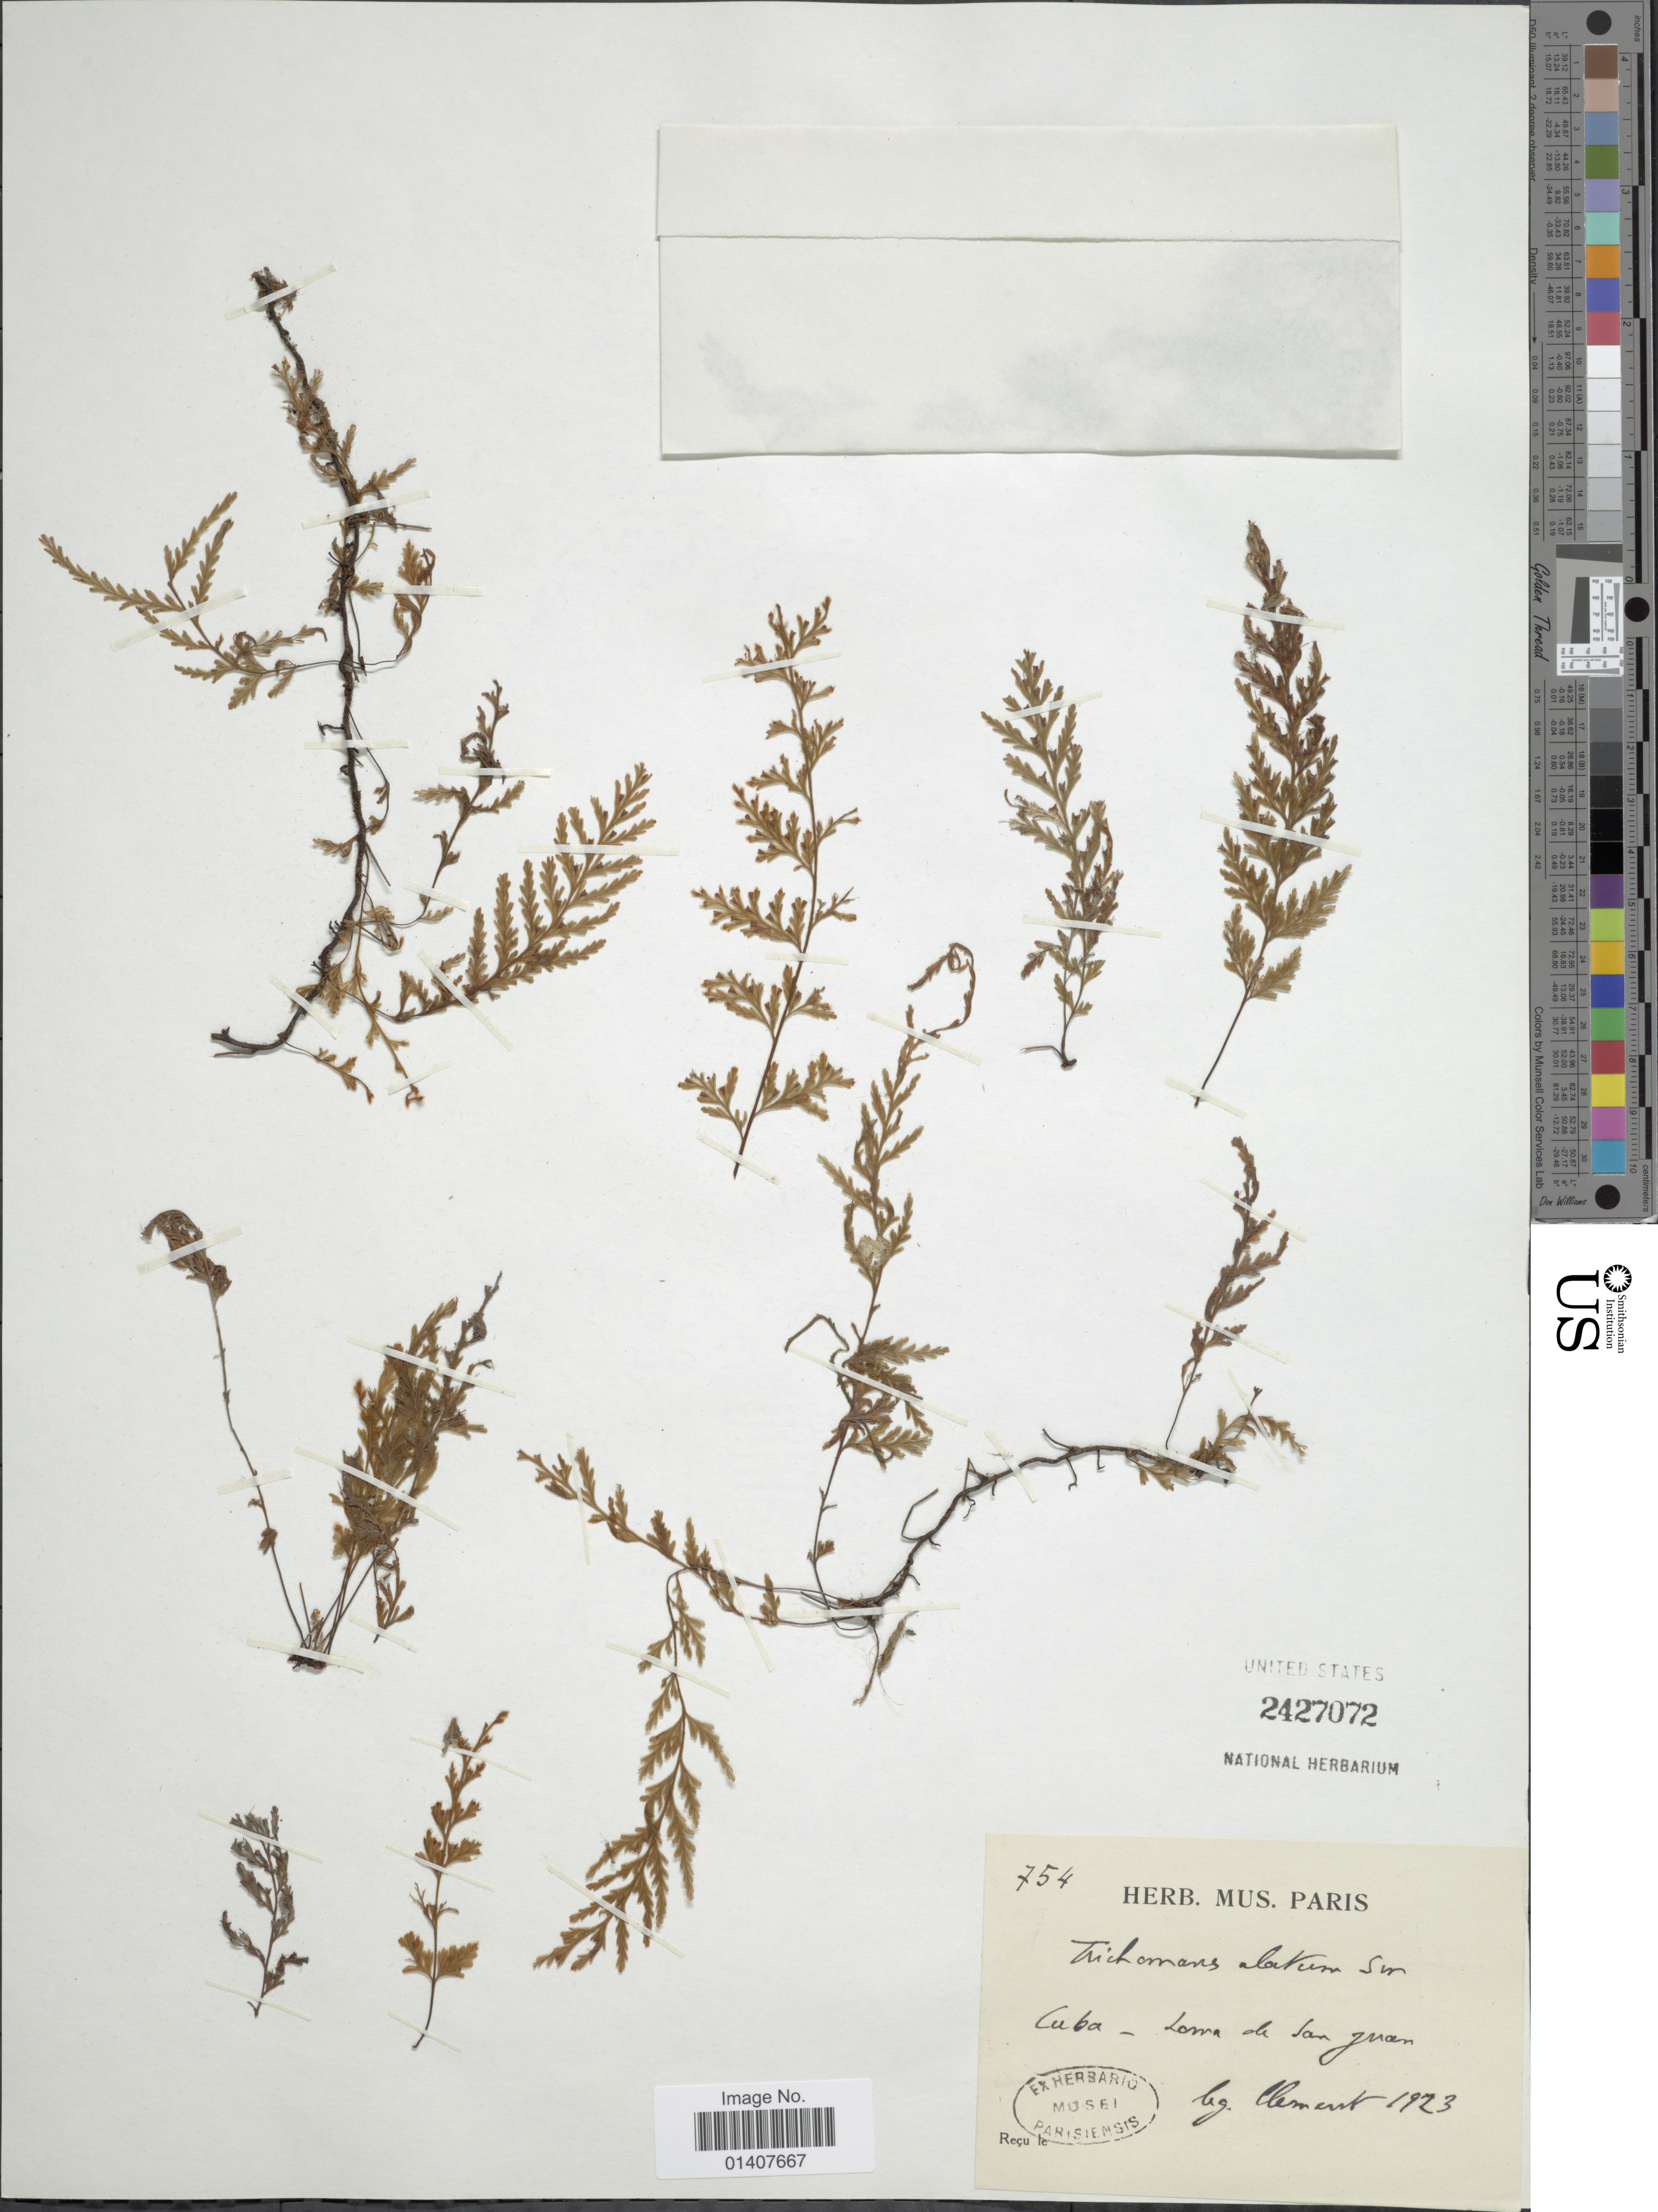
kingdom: Plantae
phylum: Tracheophyta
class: Polypodiopsida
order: Hymenophyllales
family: Hymenophyllaceae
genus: Trichomanes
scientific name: Trichomanes alatum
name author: Sw.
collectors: -. Clement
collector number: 754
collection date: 1923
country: Cuba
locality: Loma de San Juan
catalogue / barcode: US 2427072